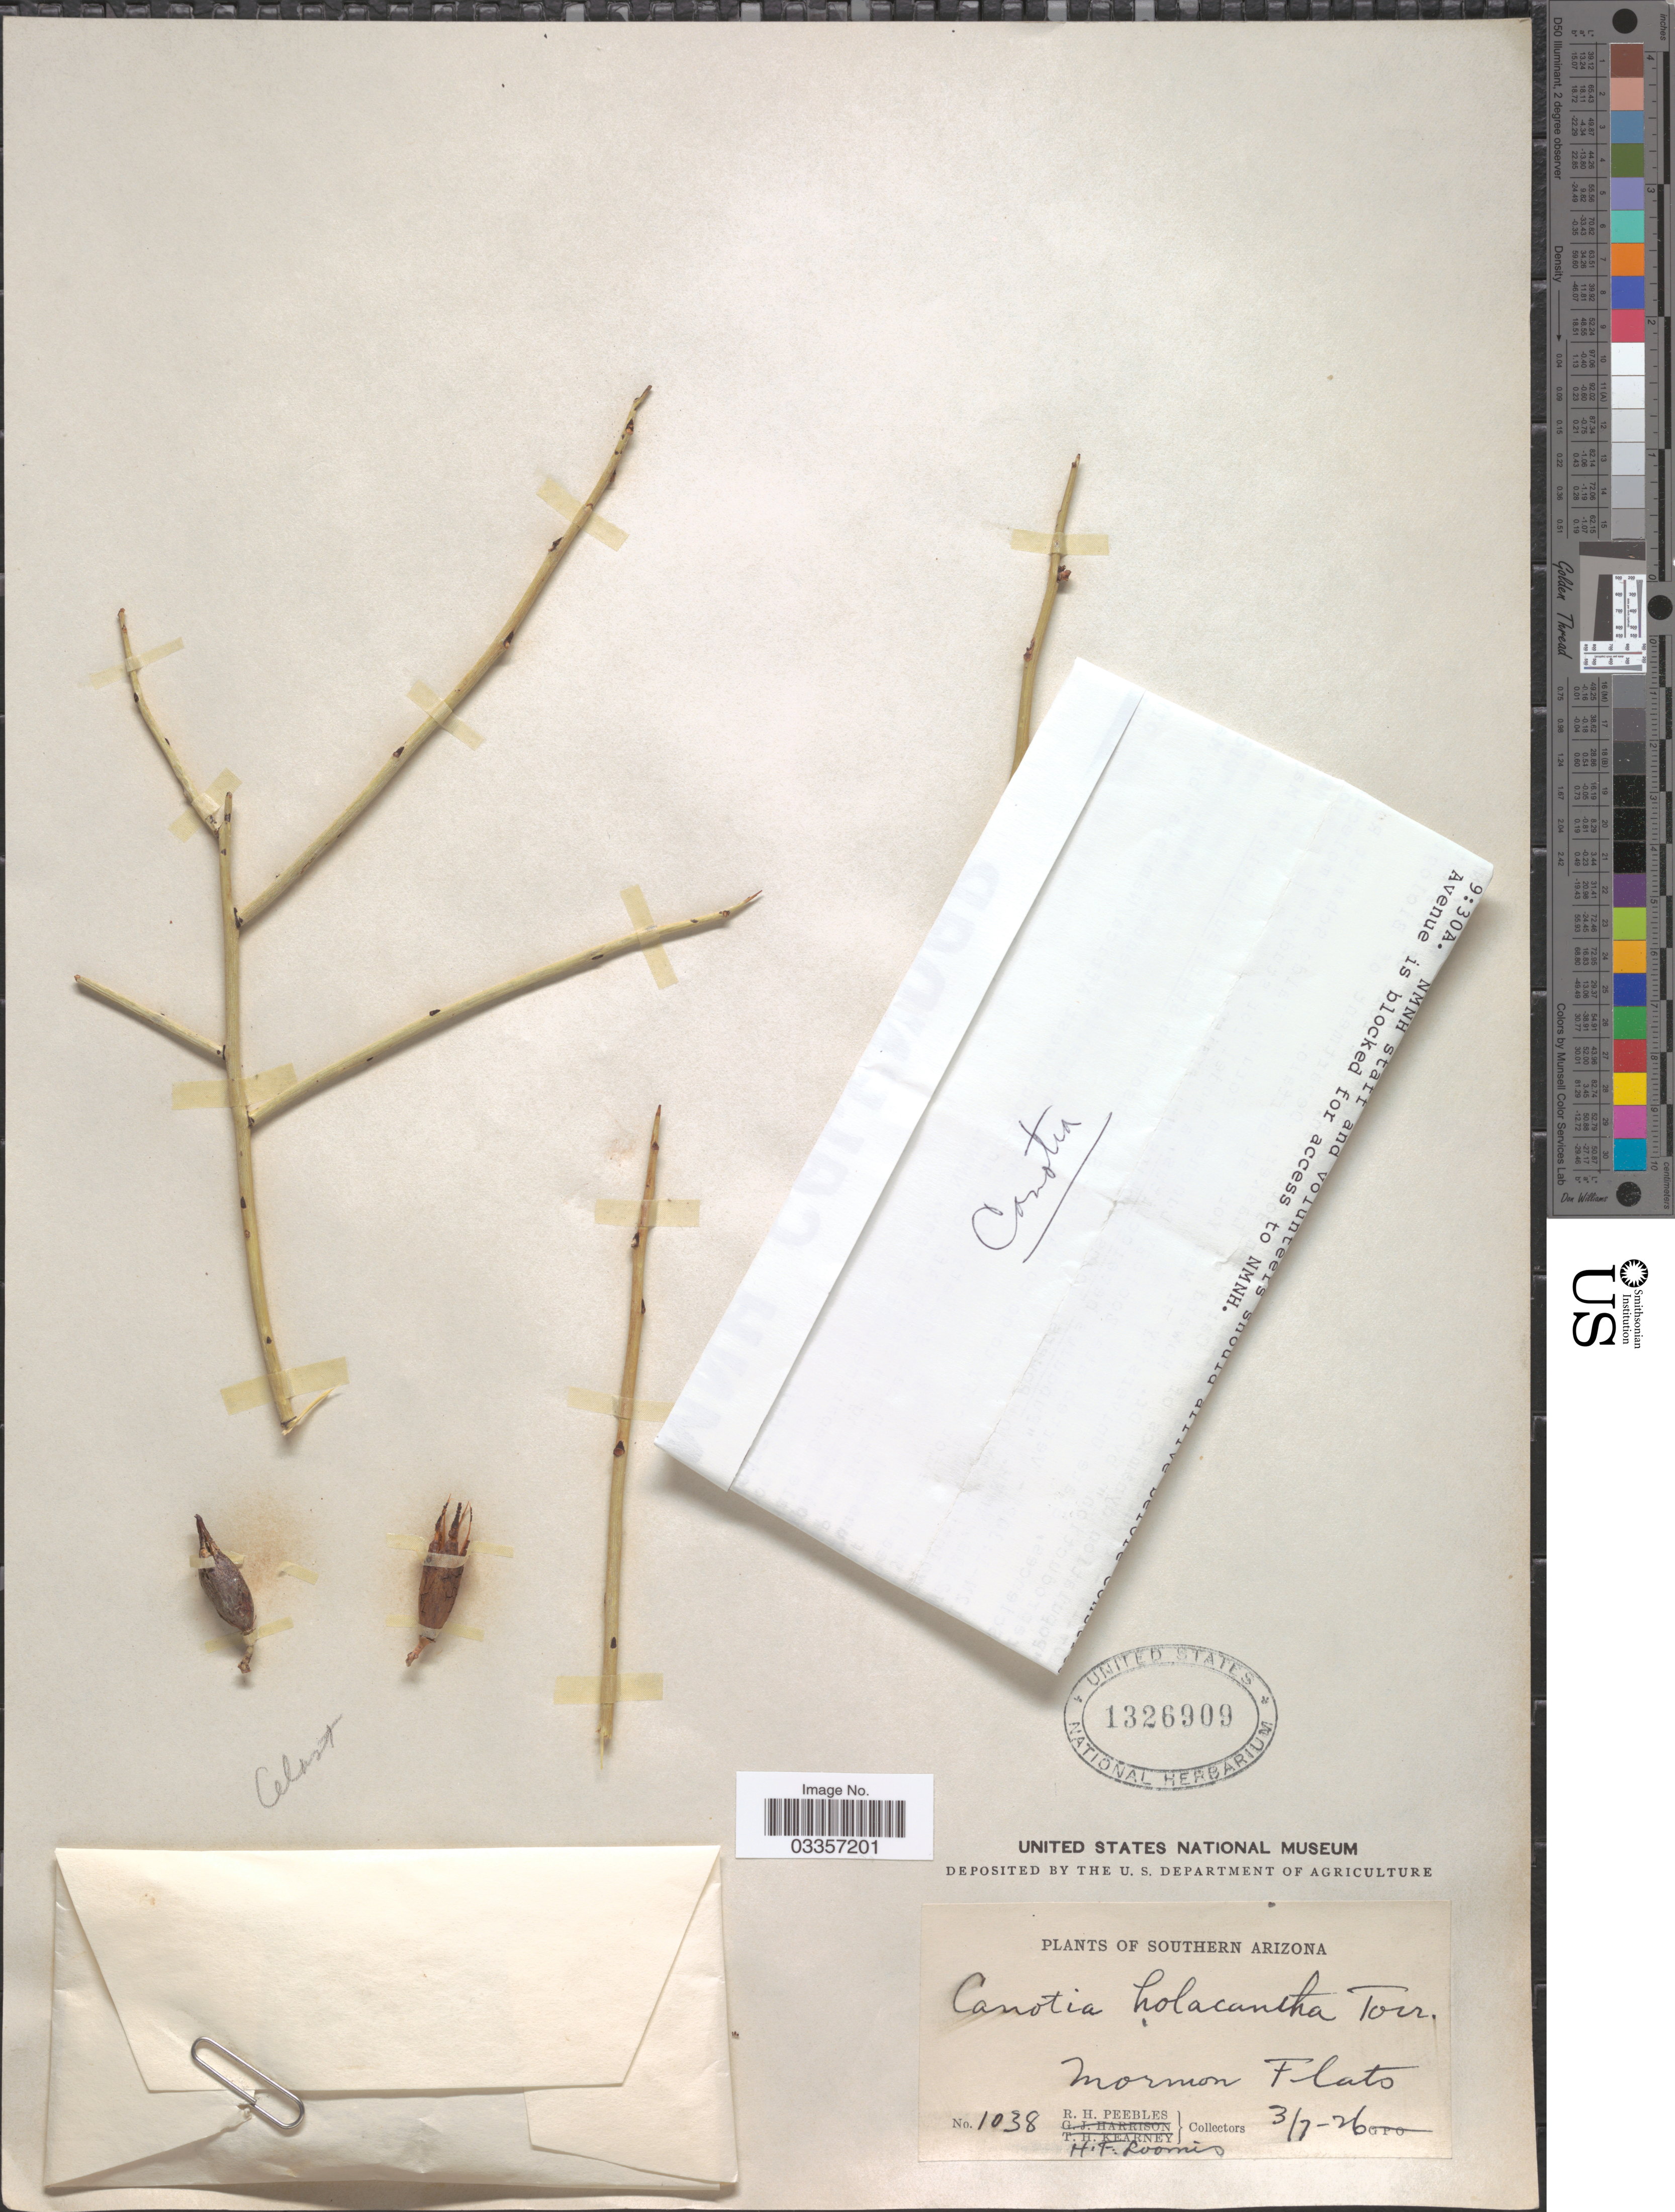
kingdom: Plantae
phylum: Tracheophyta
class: Magnoliopsida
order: Celastrales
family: Celastraceae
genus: Canotia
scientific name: Canotia holacantha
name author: Torr.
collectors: R. H. Peebles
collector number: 1038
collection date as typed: Transcribed d/m/y: 7/3/26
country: United States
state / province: Arizona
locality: Southern Arizona, Mormon Flats.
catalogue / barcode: US 1326909